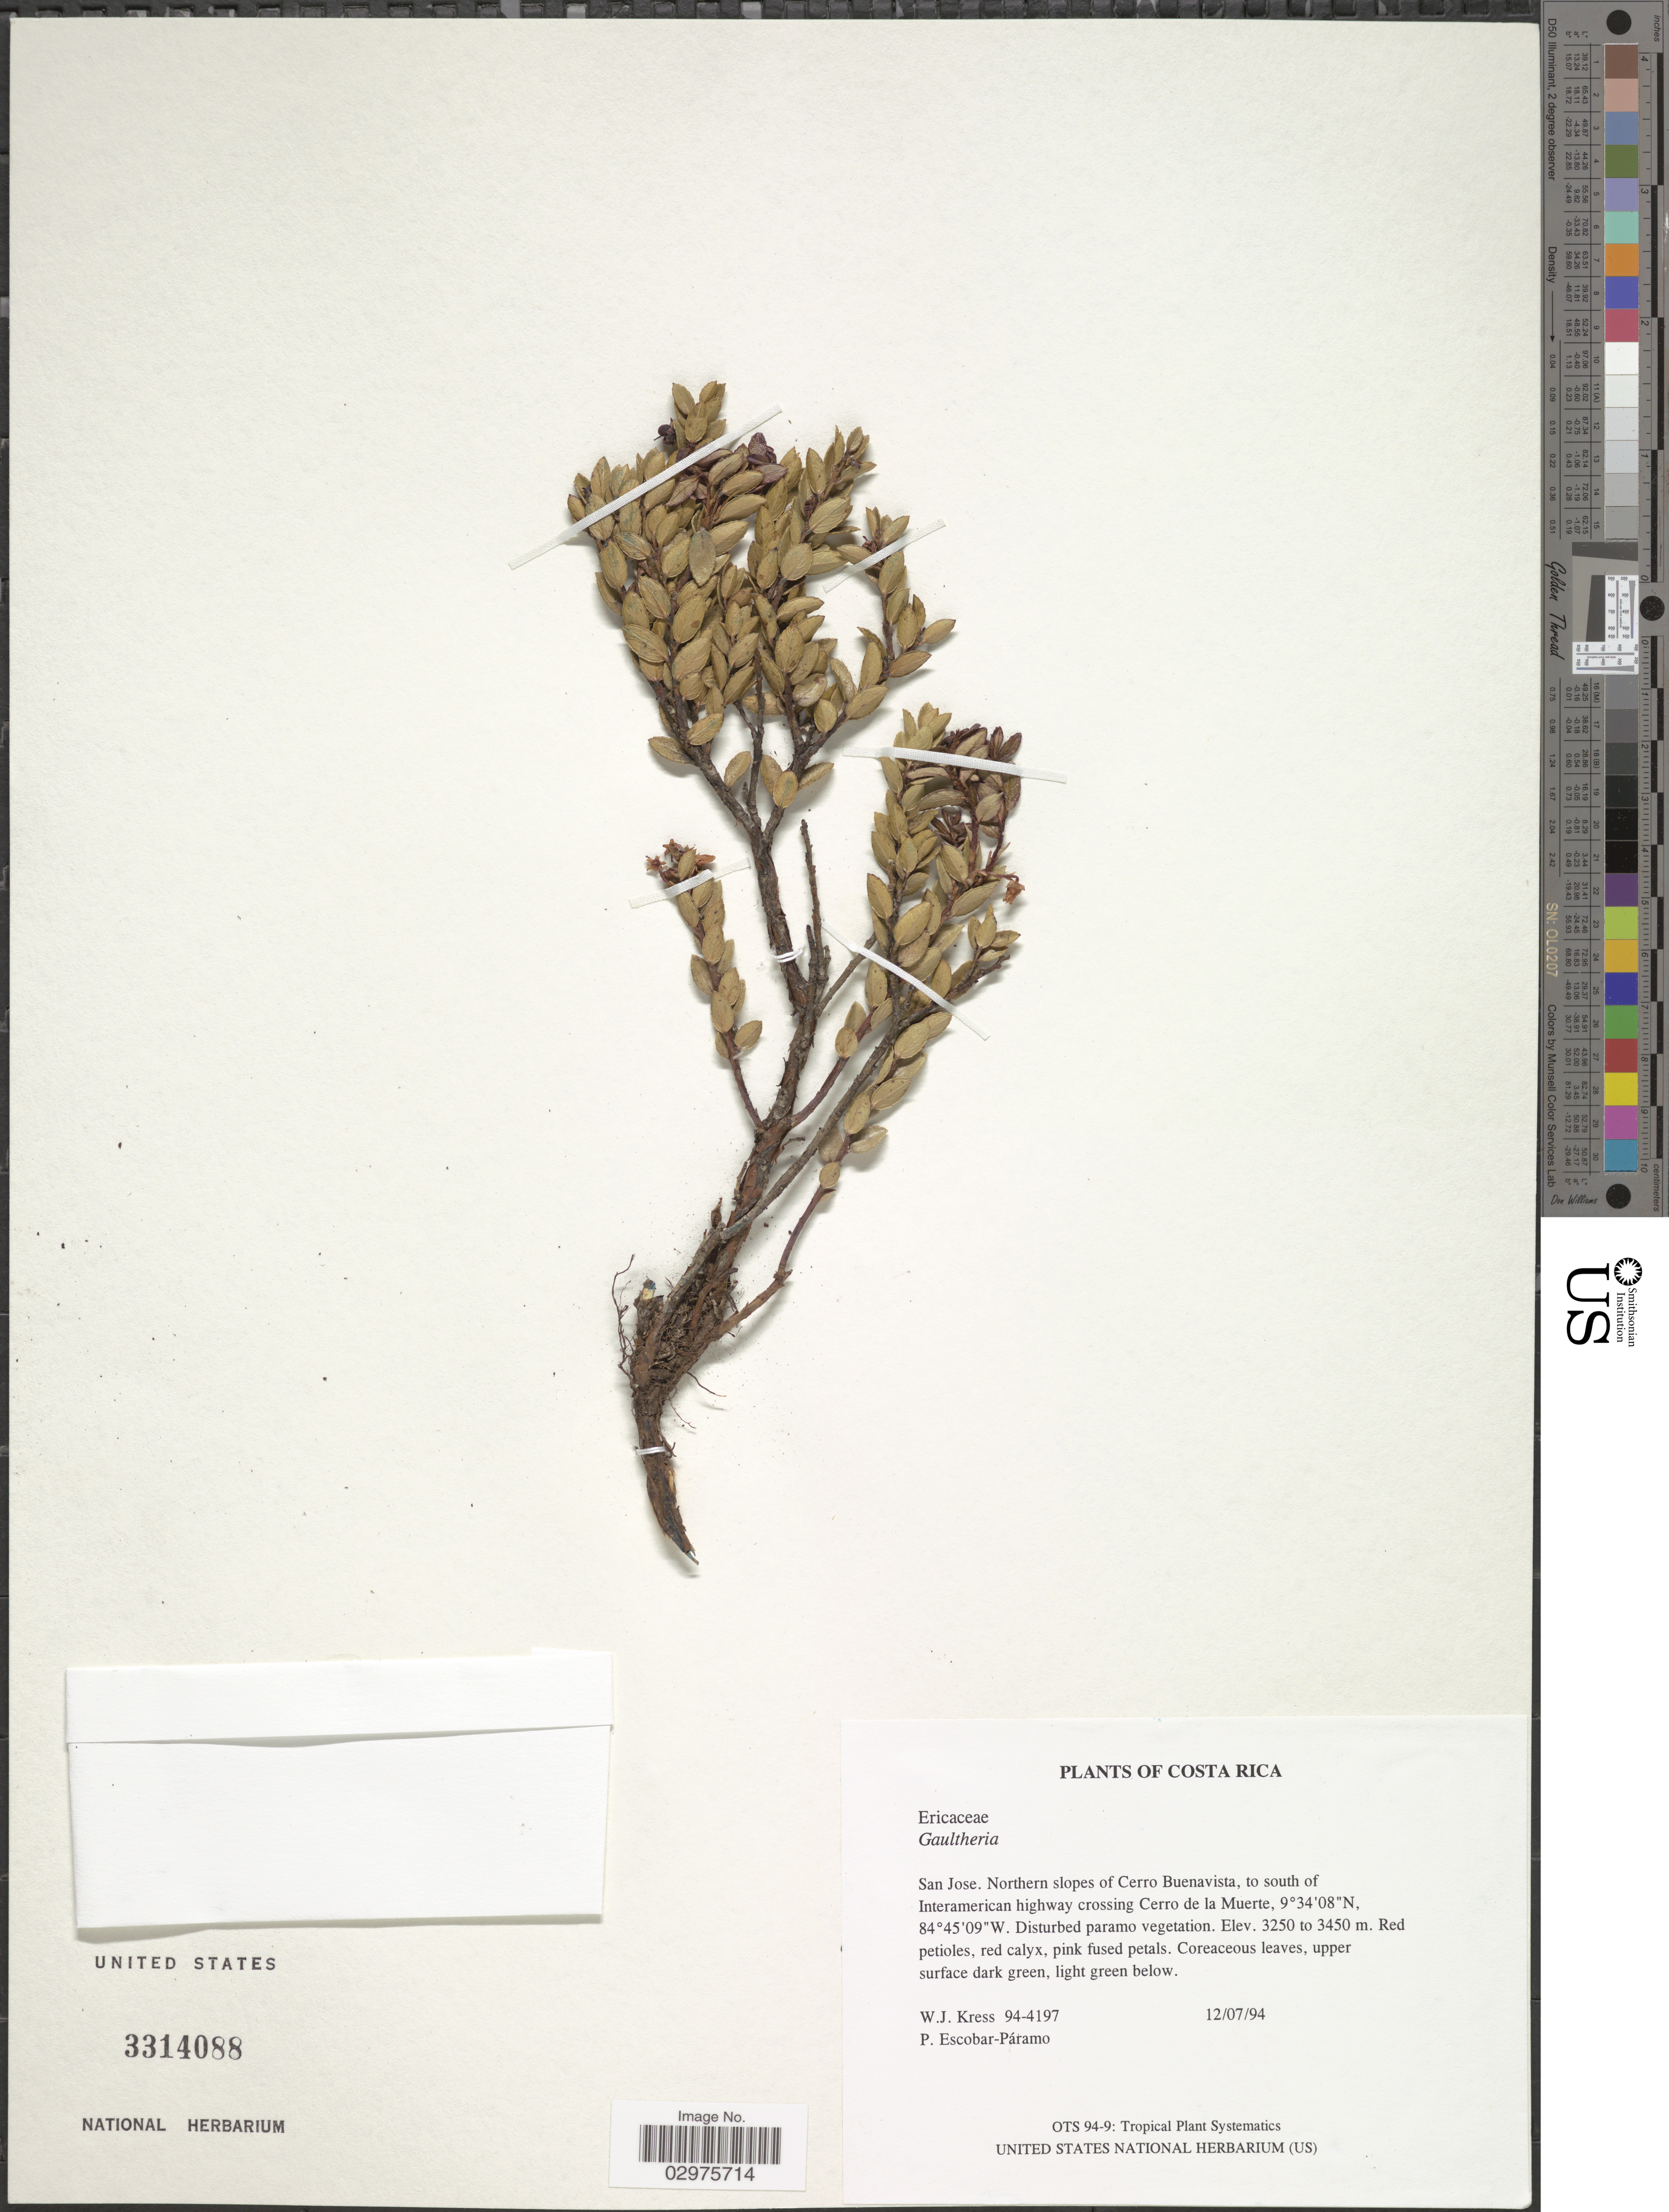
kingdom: Plantae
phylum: Tracheophyta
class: Magnoliopsida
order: Ericales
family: Ericaceae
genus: Gaultheria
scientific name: Gaultheria sp.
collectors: W. J. Kress & P. Escobar-Páramo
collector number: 94-4197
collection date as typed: Transcribed d/m/y: 12/7/94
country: Costa Rica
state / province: San José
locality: Northern slopes of Cerro Buenavista, to south of Interamerican highway crossing Cerro de la Muerte.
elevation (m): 3250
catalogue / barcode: US 3314088